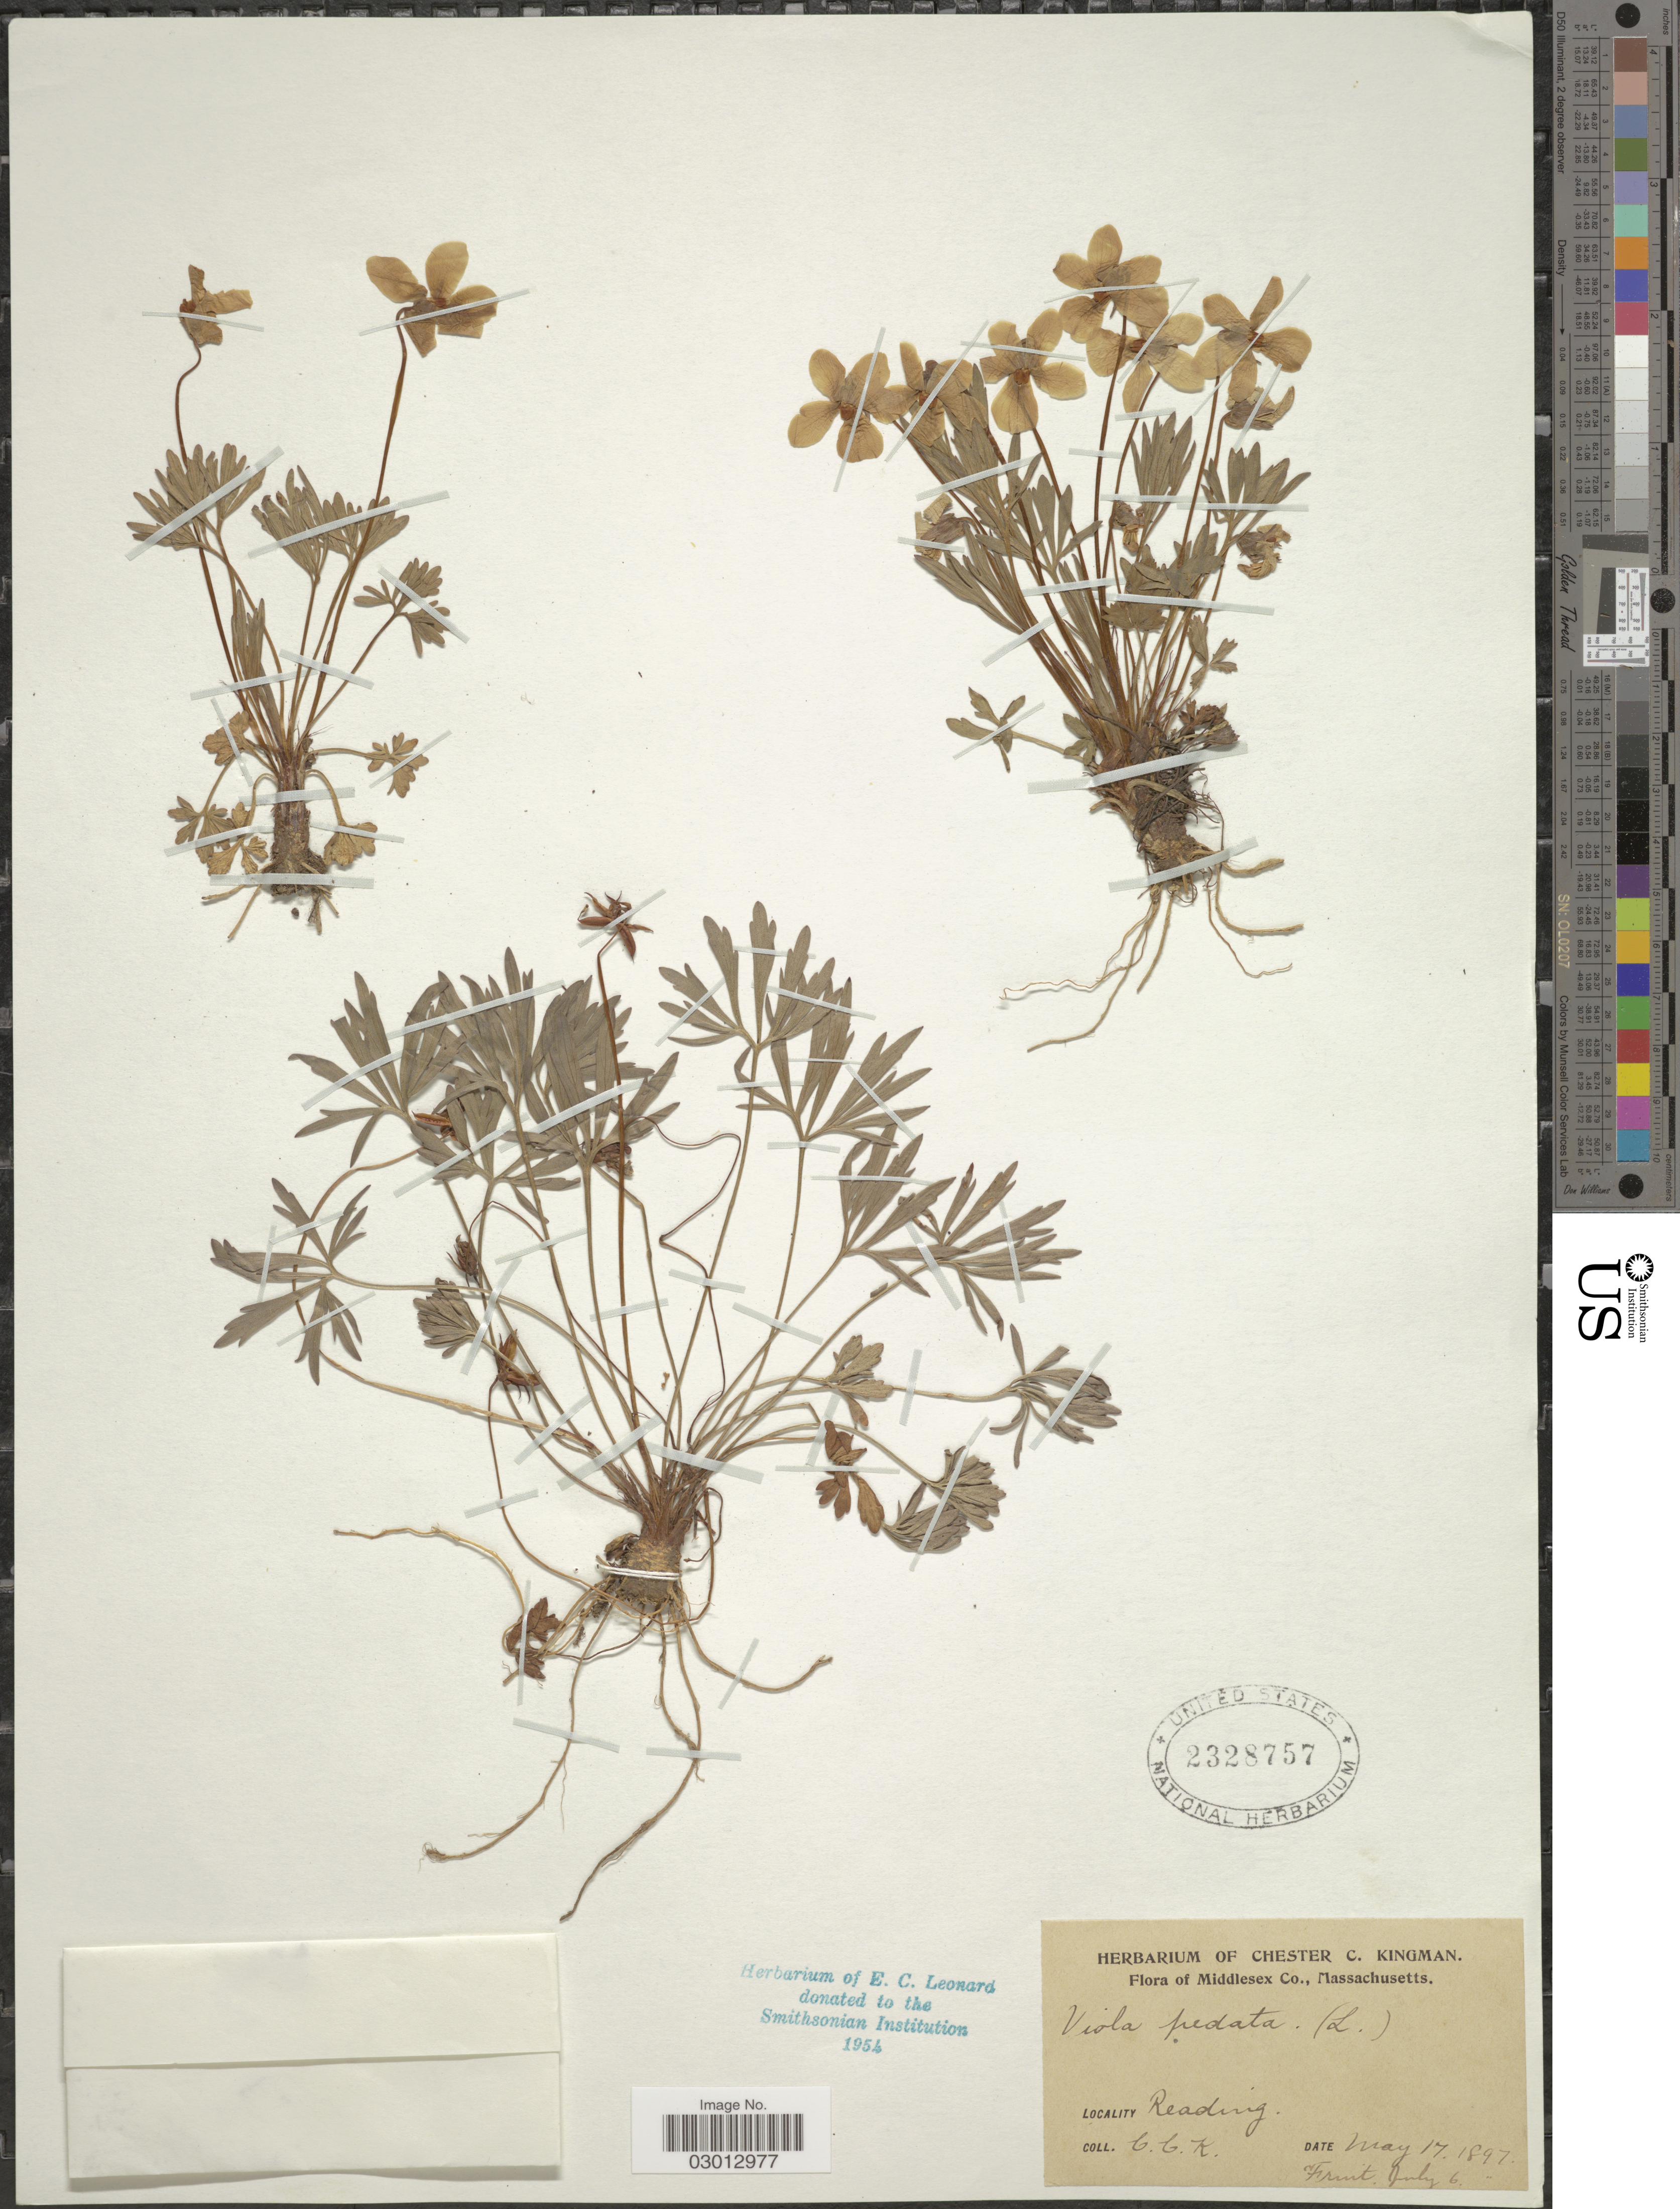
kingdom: Plantae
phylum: Tracheophyta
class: Magnoliopsida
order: Malpighiales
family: Violaceae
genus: Viola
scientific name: Viola pedata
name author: L.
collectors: C. Kingman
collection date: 1897-05-17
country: United States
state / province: Massachusetts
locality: Middlesex Co. Reading.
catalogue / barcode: US 2328757